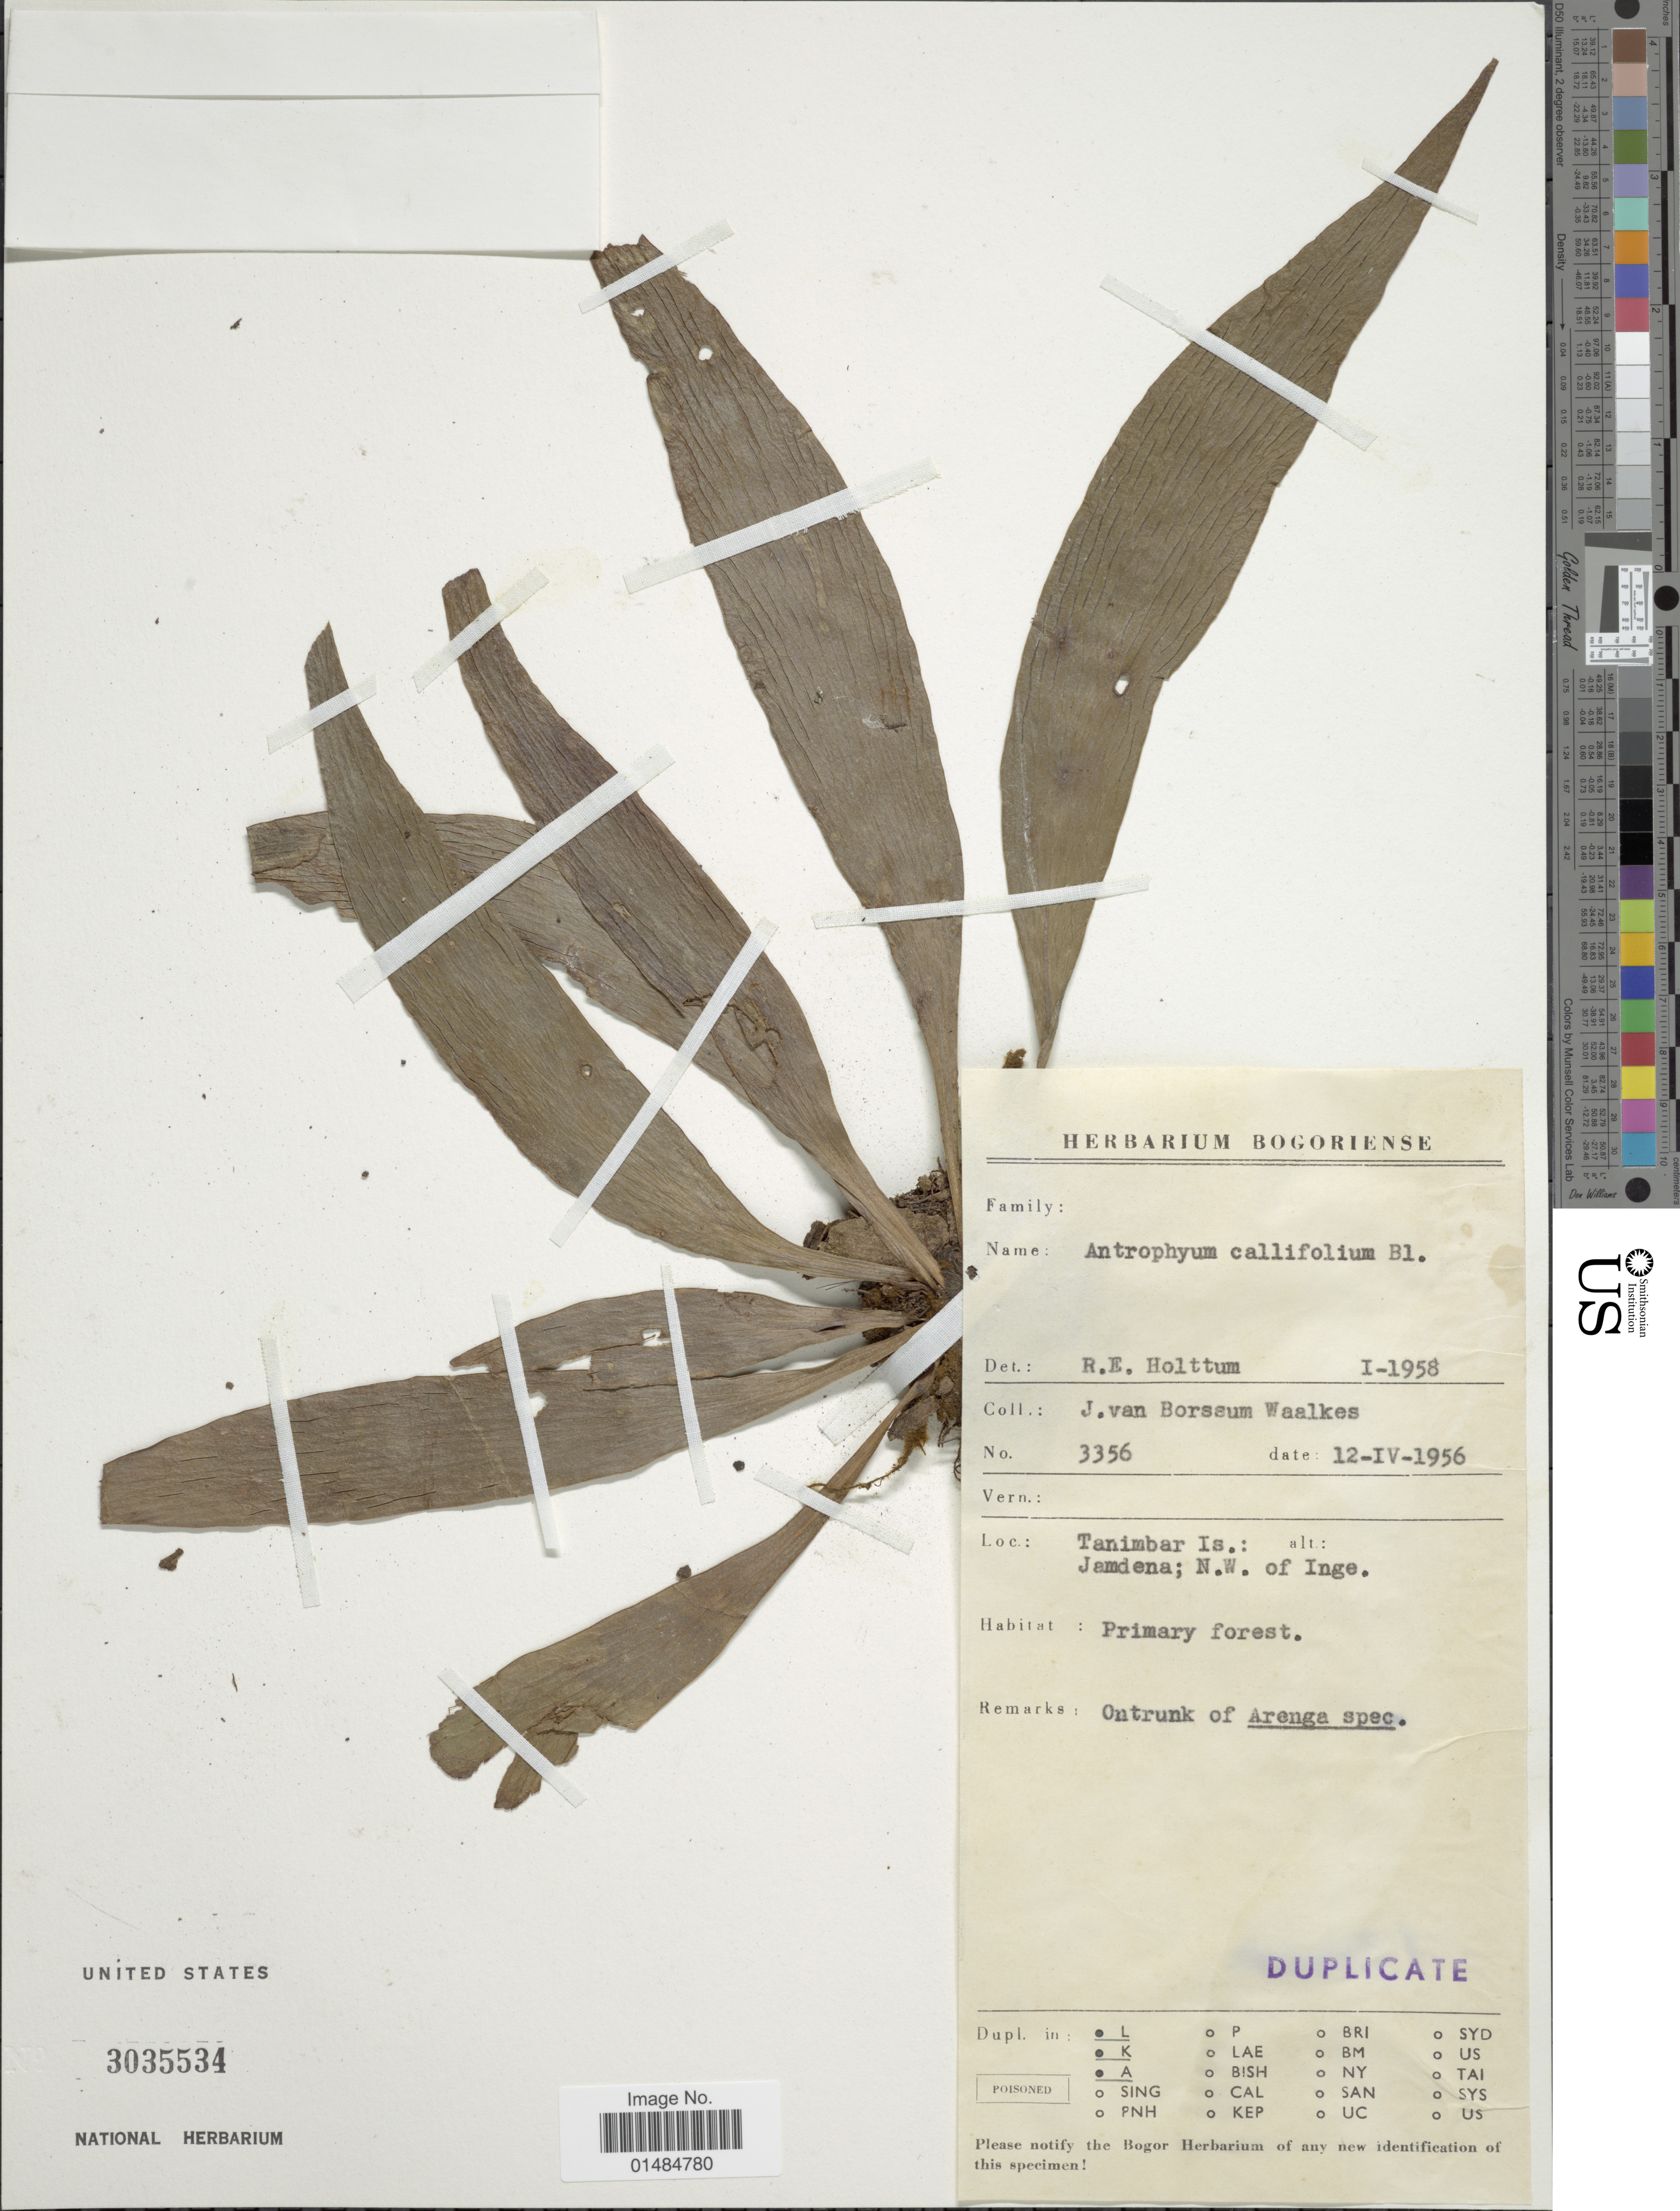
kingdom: Plantae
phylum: Tracheophyta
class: Polypodiopsida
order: Polypodiales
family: Pteridaceae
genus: Antrophyum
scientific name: Antrophyum callifolium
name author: Blume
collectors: J. Borssum Waalkes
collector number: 3356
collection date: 1956-04-12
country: Indonesia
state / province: Maluku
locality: Bogoriense. Tanimbar Isl. Jamdena; N.W. of Inge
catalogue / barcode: US 3035534